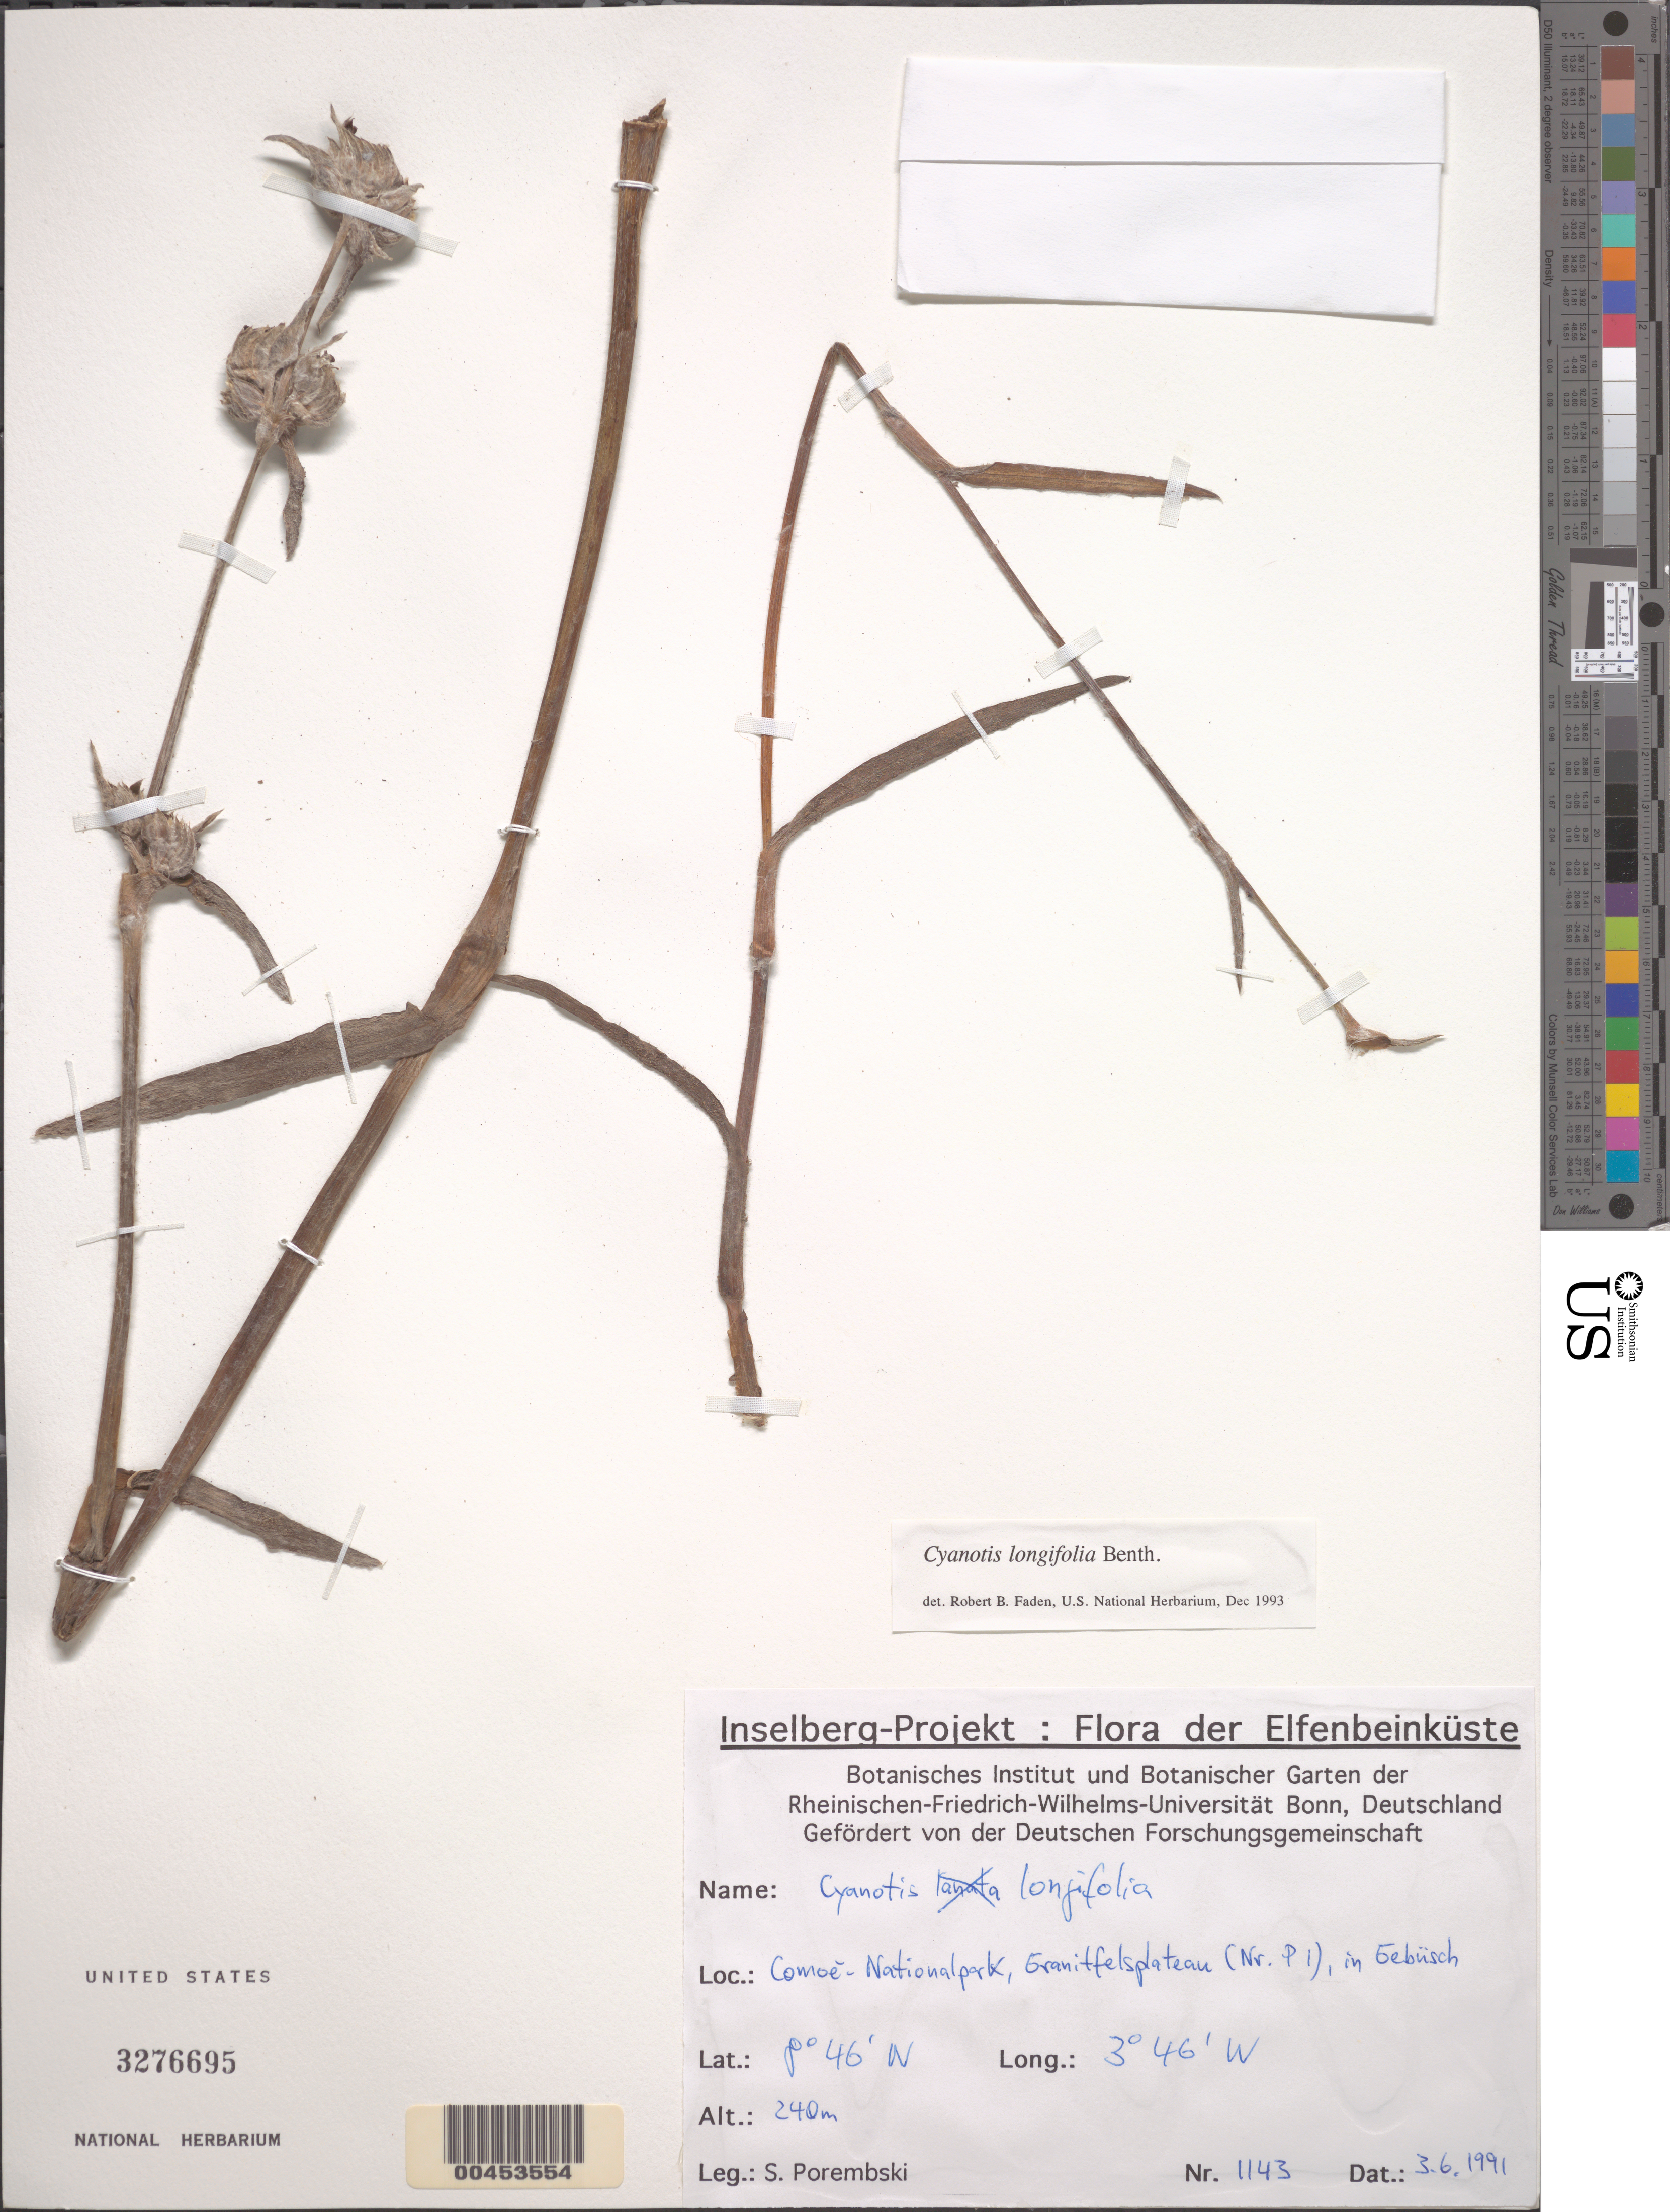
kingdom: Plantae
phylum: Tracheophyta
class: Liliopsida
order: Commelinales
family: Commelinaceae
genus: Cyanotis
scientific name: Cyanotis longifolia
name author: Benth.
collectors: S. Porembski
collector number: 1143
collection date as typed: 03 Jun 1991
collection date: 1991-06-03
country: Ivory Coast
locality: Comoe National Park, (nr. p1)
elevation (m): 240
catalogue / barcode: US 3276695